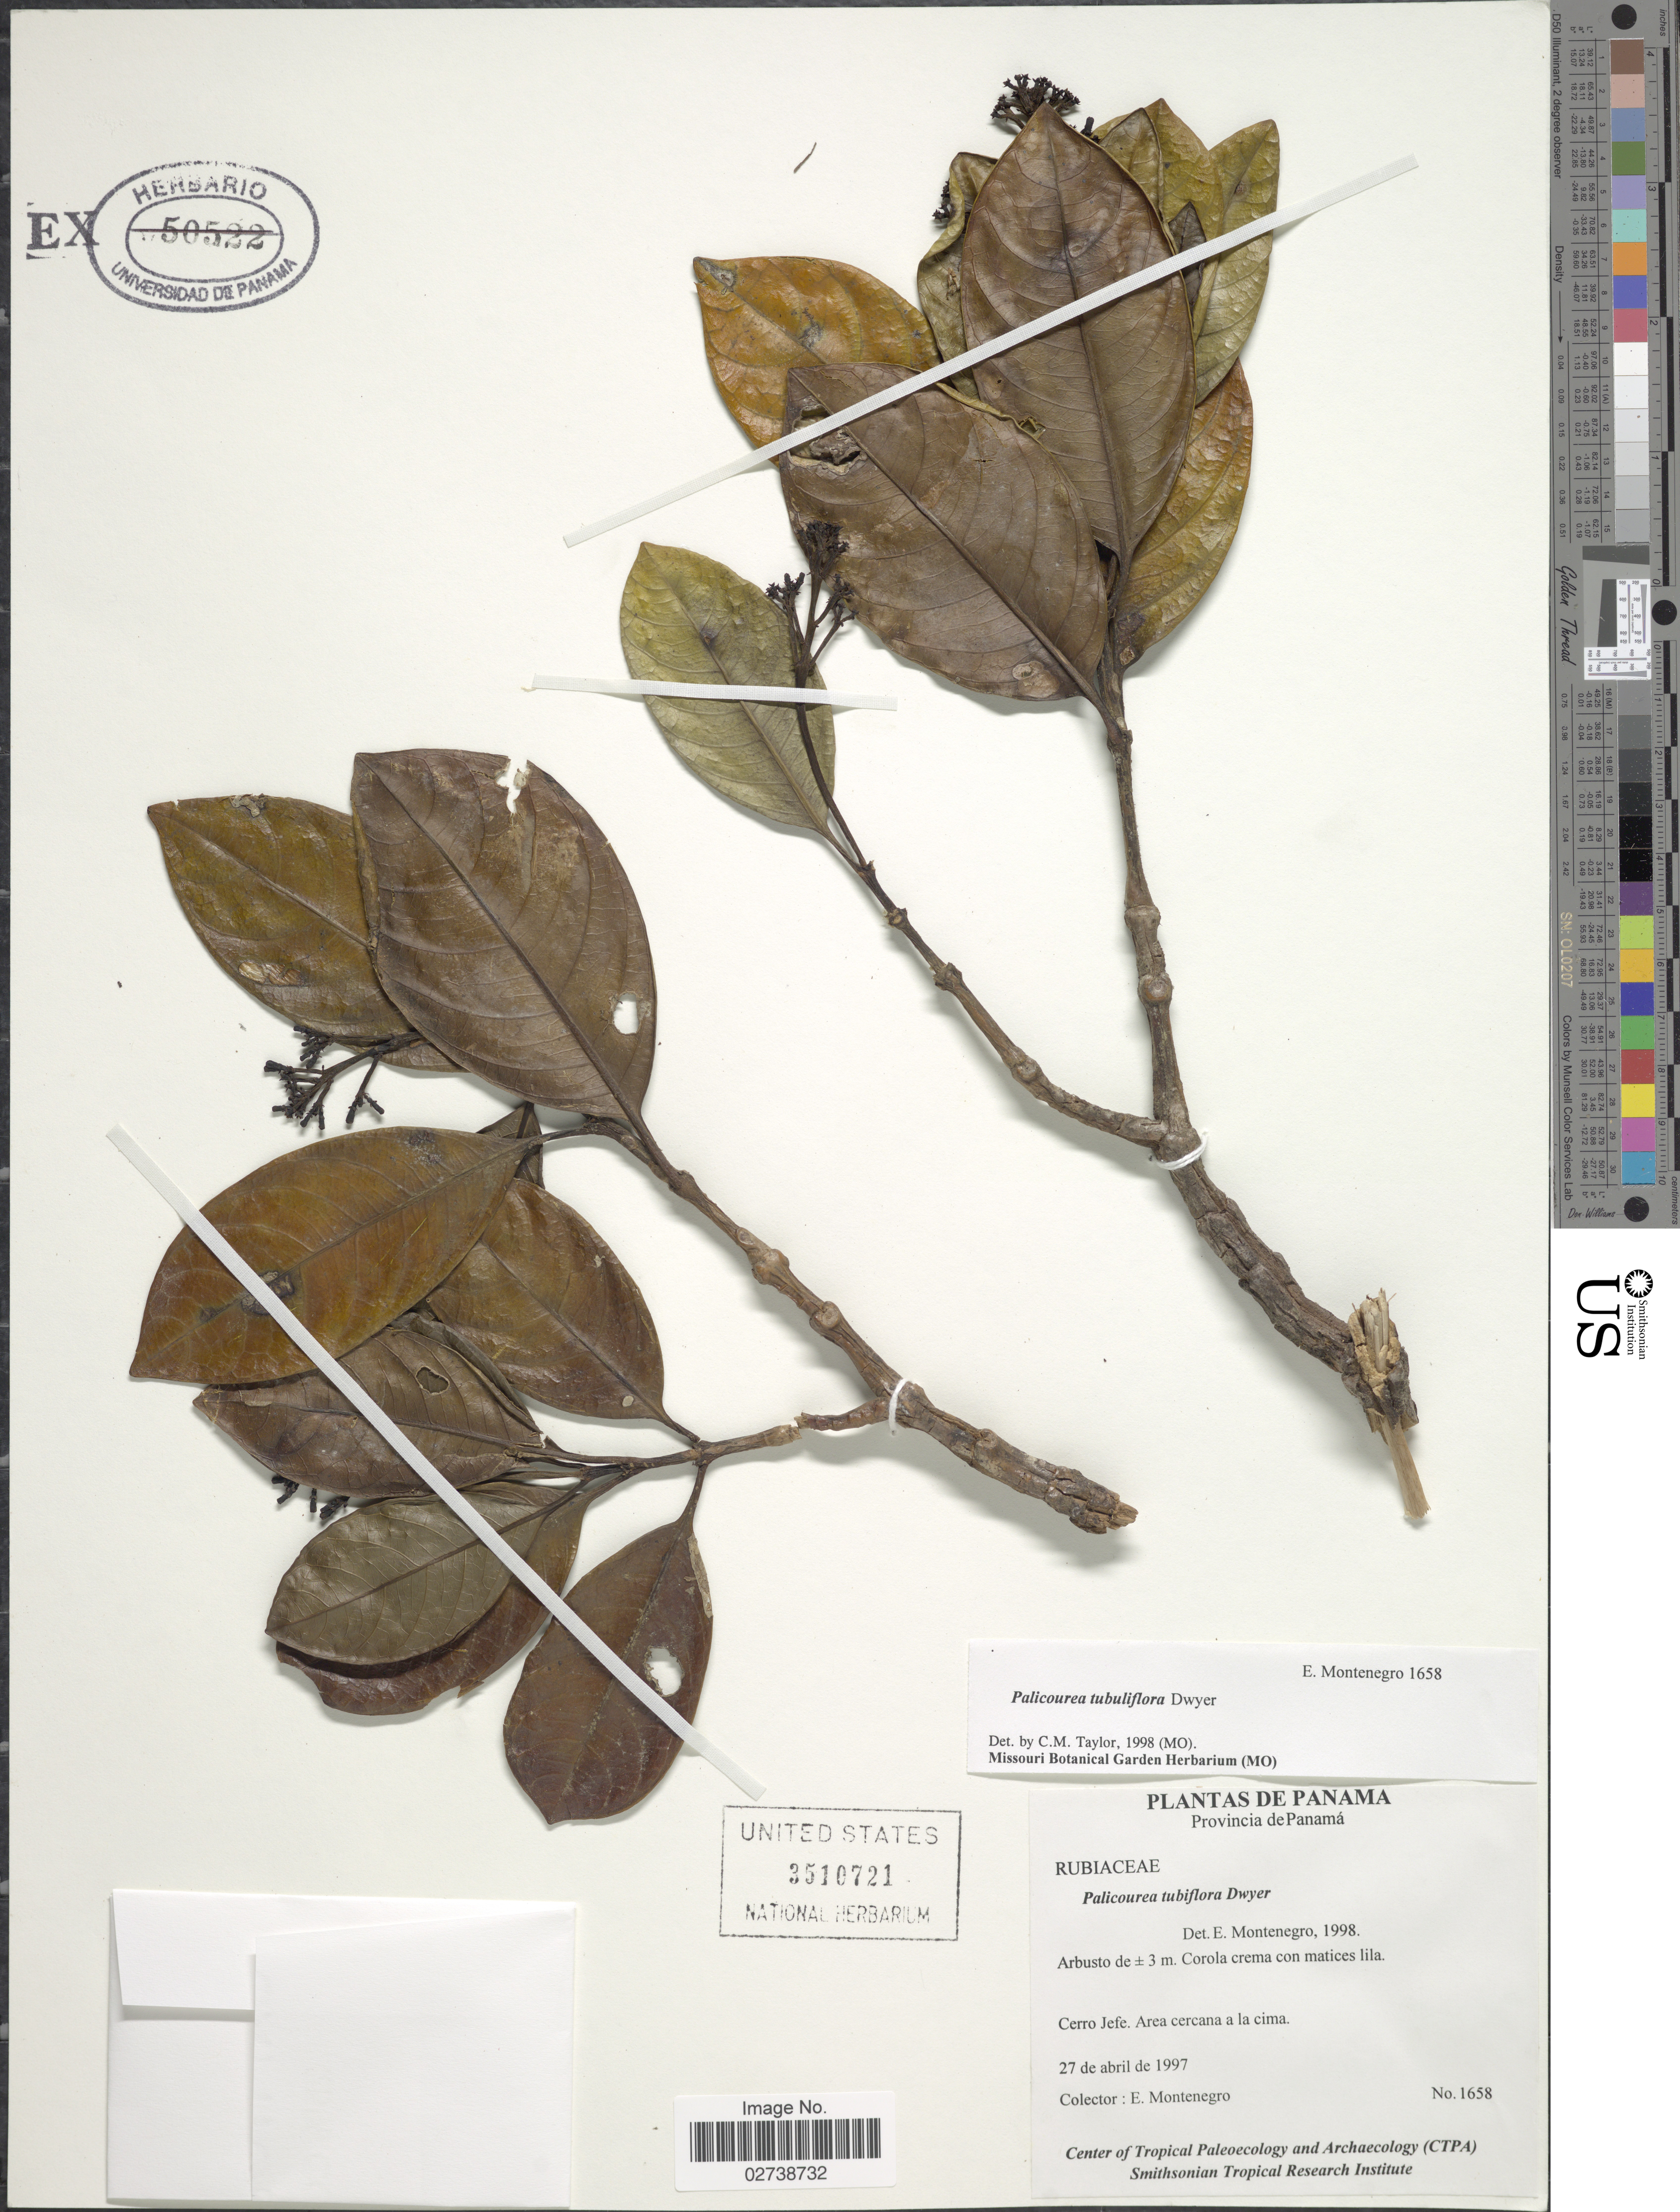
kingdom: Plantae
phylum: Tracheophyta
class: Magnoliopsida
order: Gentianales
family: Rubiaceae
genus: Palicourea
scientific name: Palicourea tubuliflora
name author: Dwyer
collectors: E. Montenegro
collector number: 1658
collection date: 1997-04-27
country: Panama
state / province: Panamá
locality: Cerro Jefe. Area cercana a la cima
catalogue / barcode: US 3510721